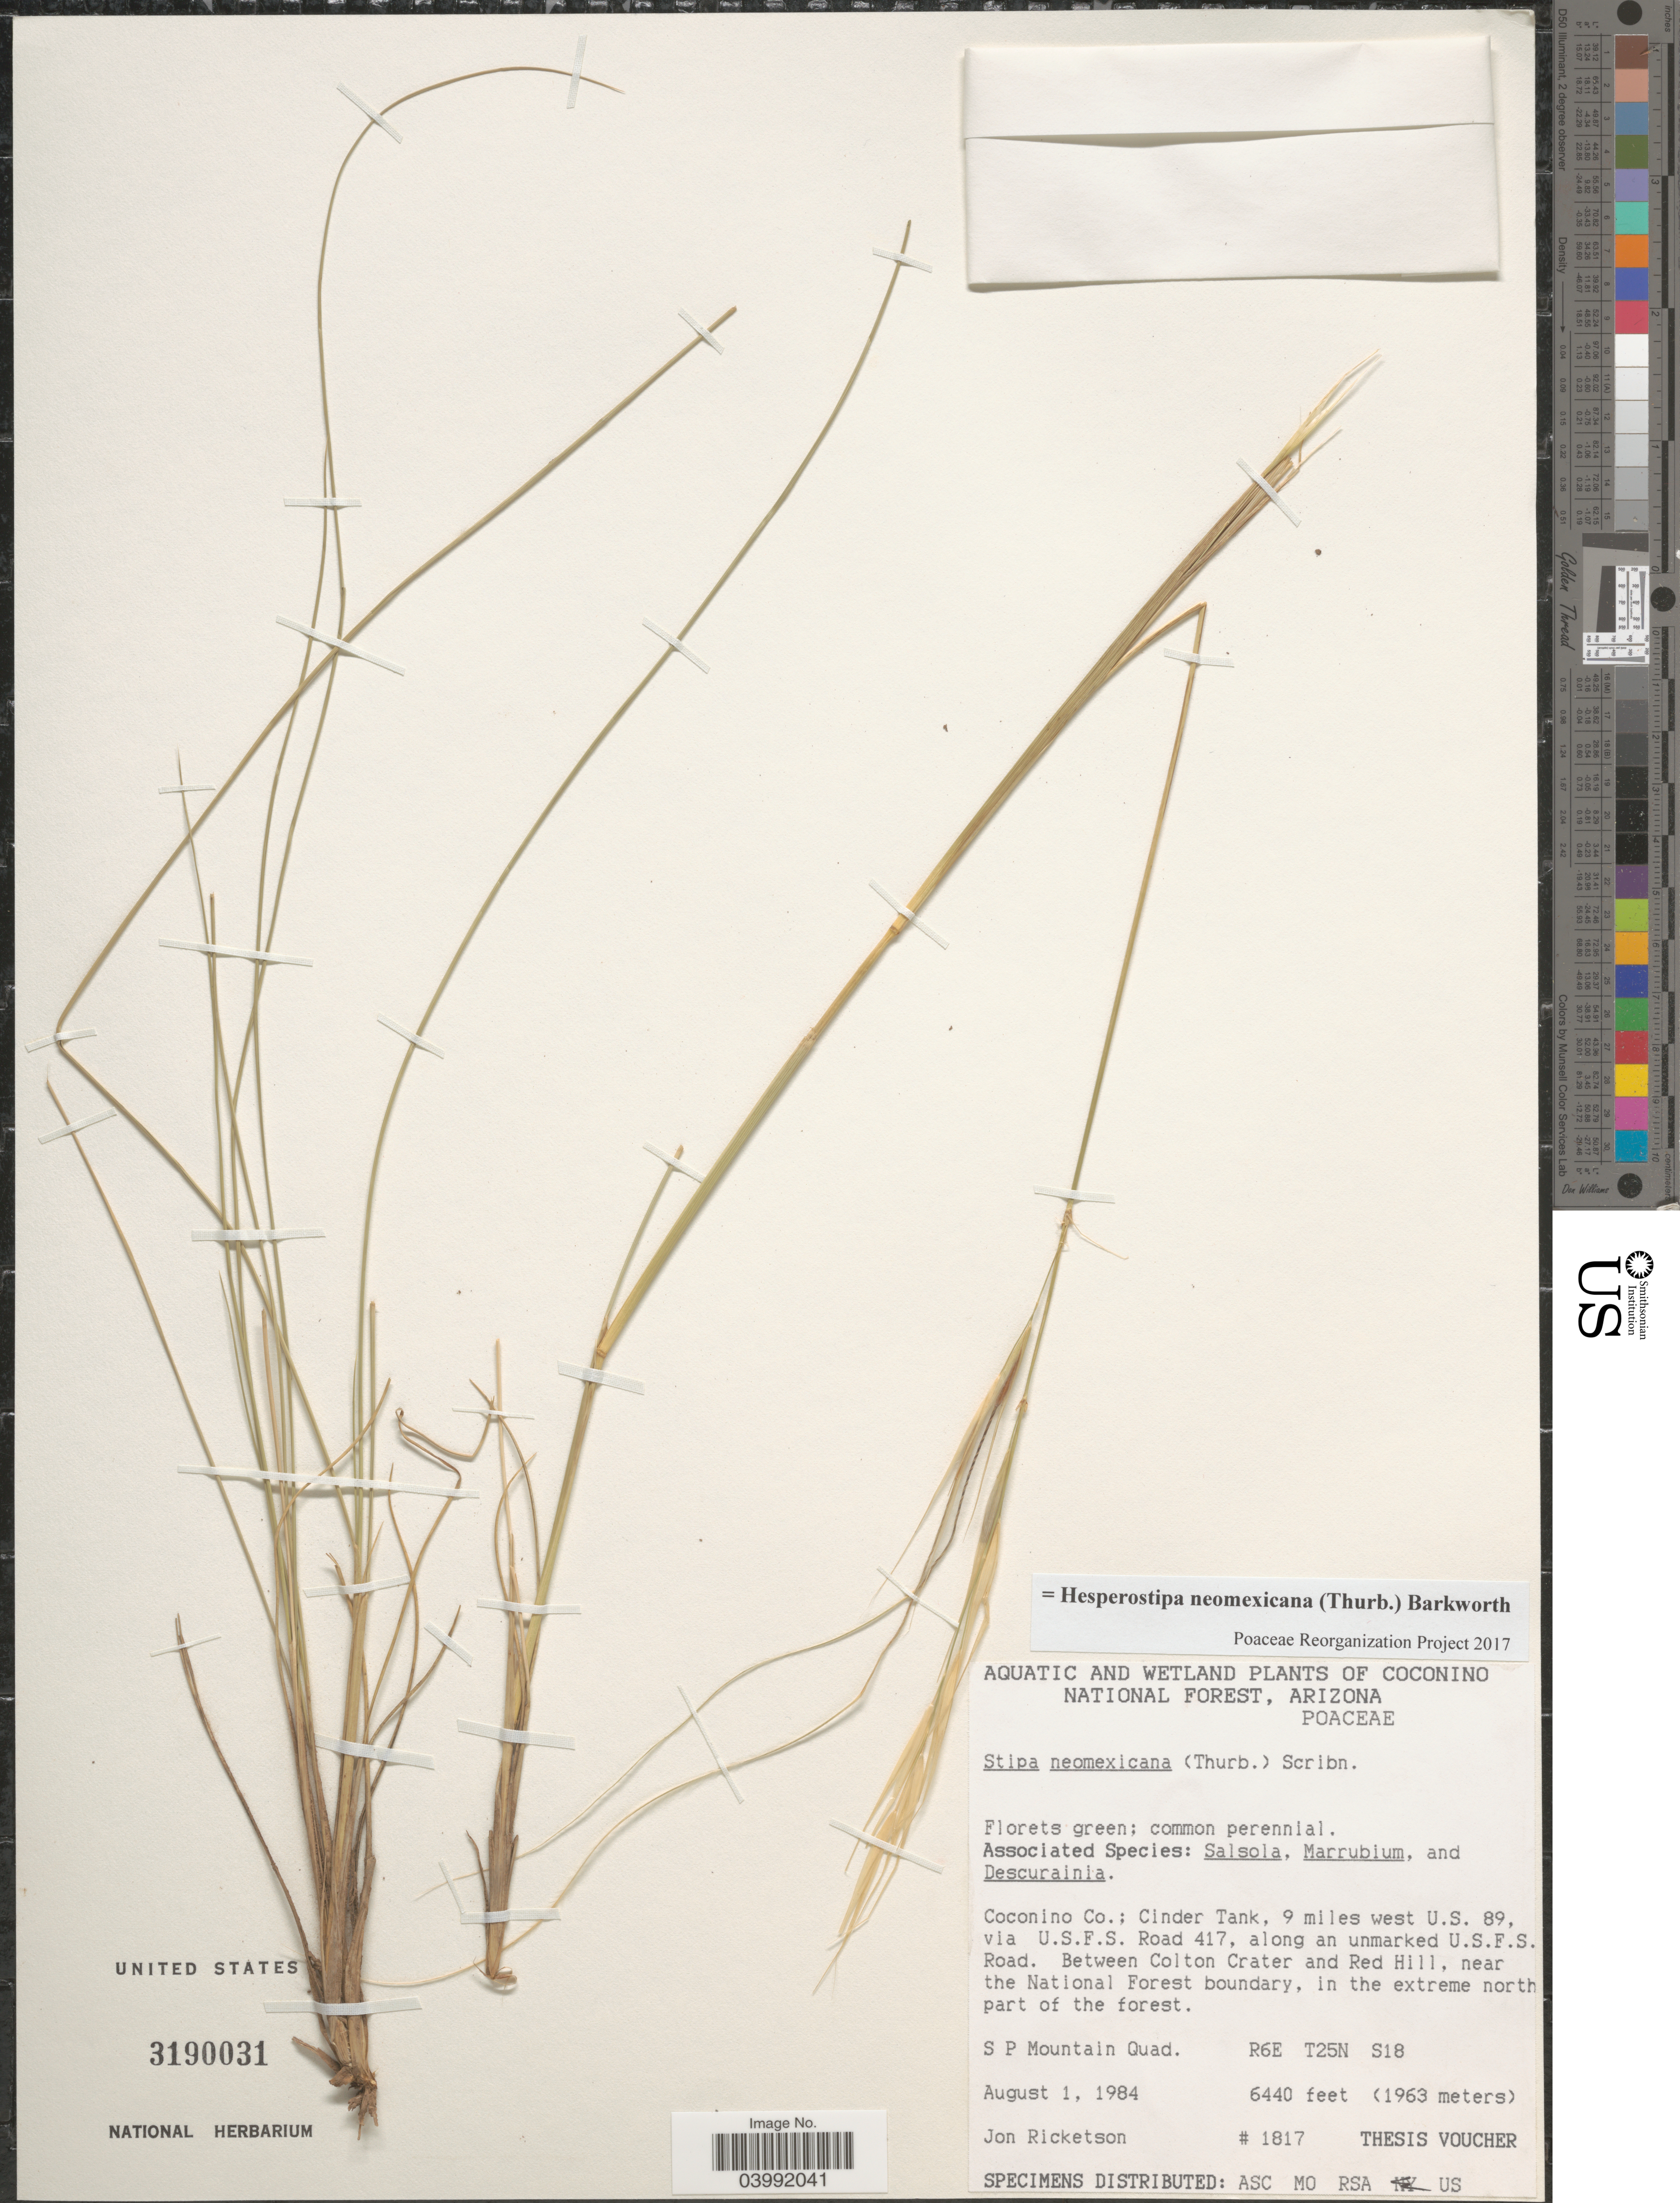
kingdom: Plantae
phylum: Tracheophyta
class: Liliopsida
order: Poales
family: Poaceae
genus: Hesperostipa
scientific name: Hesperostipa neomexicana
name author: (Thurb.) Barkworth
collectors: J. Ricketson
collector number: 1817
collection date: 1984-08-01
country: United States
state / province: Arizona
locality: Coconino National Forest. Coconino Co.; Cinder Tank, 9 miles west U. S. 89, via U.S.F.S. Road 417, along an unmarked U.S.F.S. Road. Between Colton Carter and Red Hill, near the National Forest boundary, in the extreme north part of the forest. S P Mountain Quad. R6E T25N S18.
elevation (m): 1963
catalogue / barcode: US 3190031